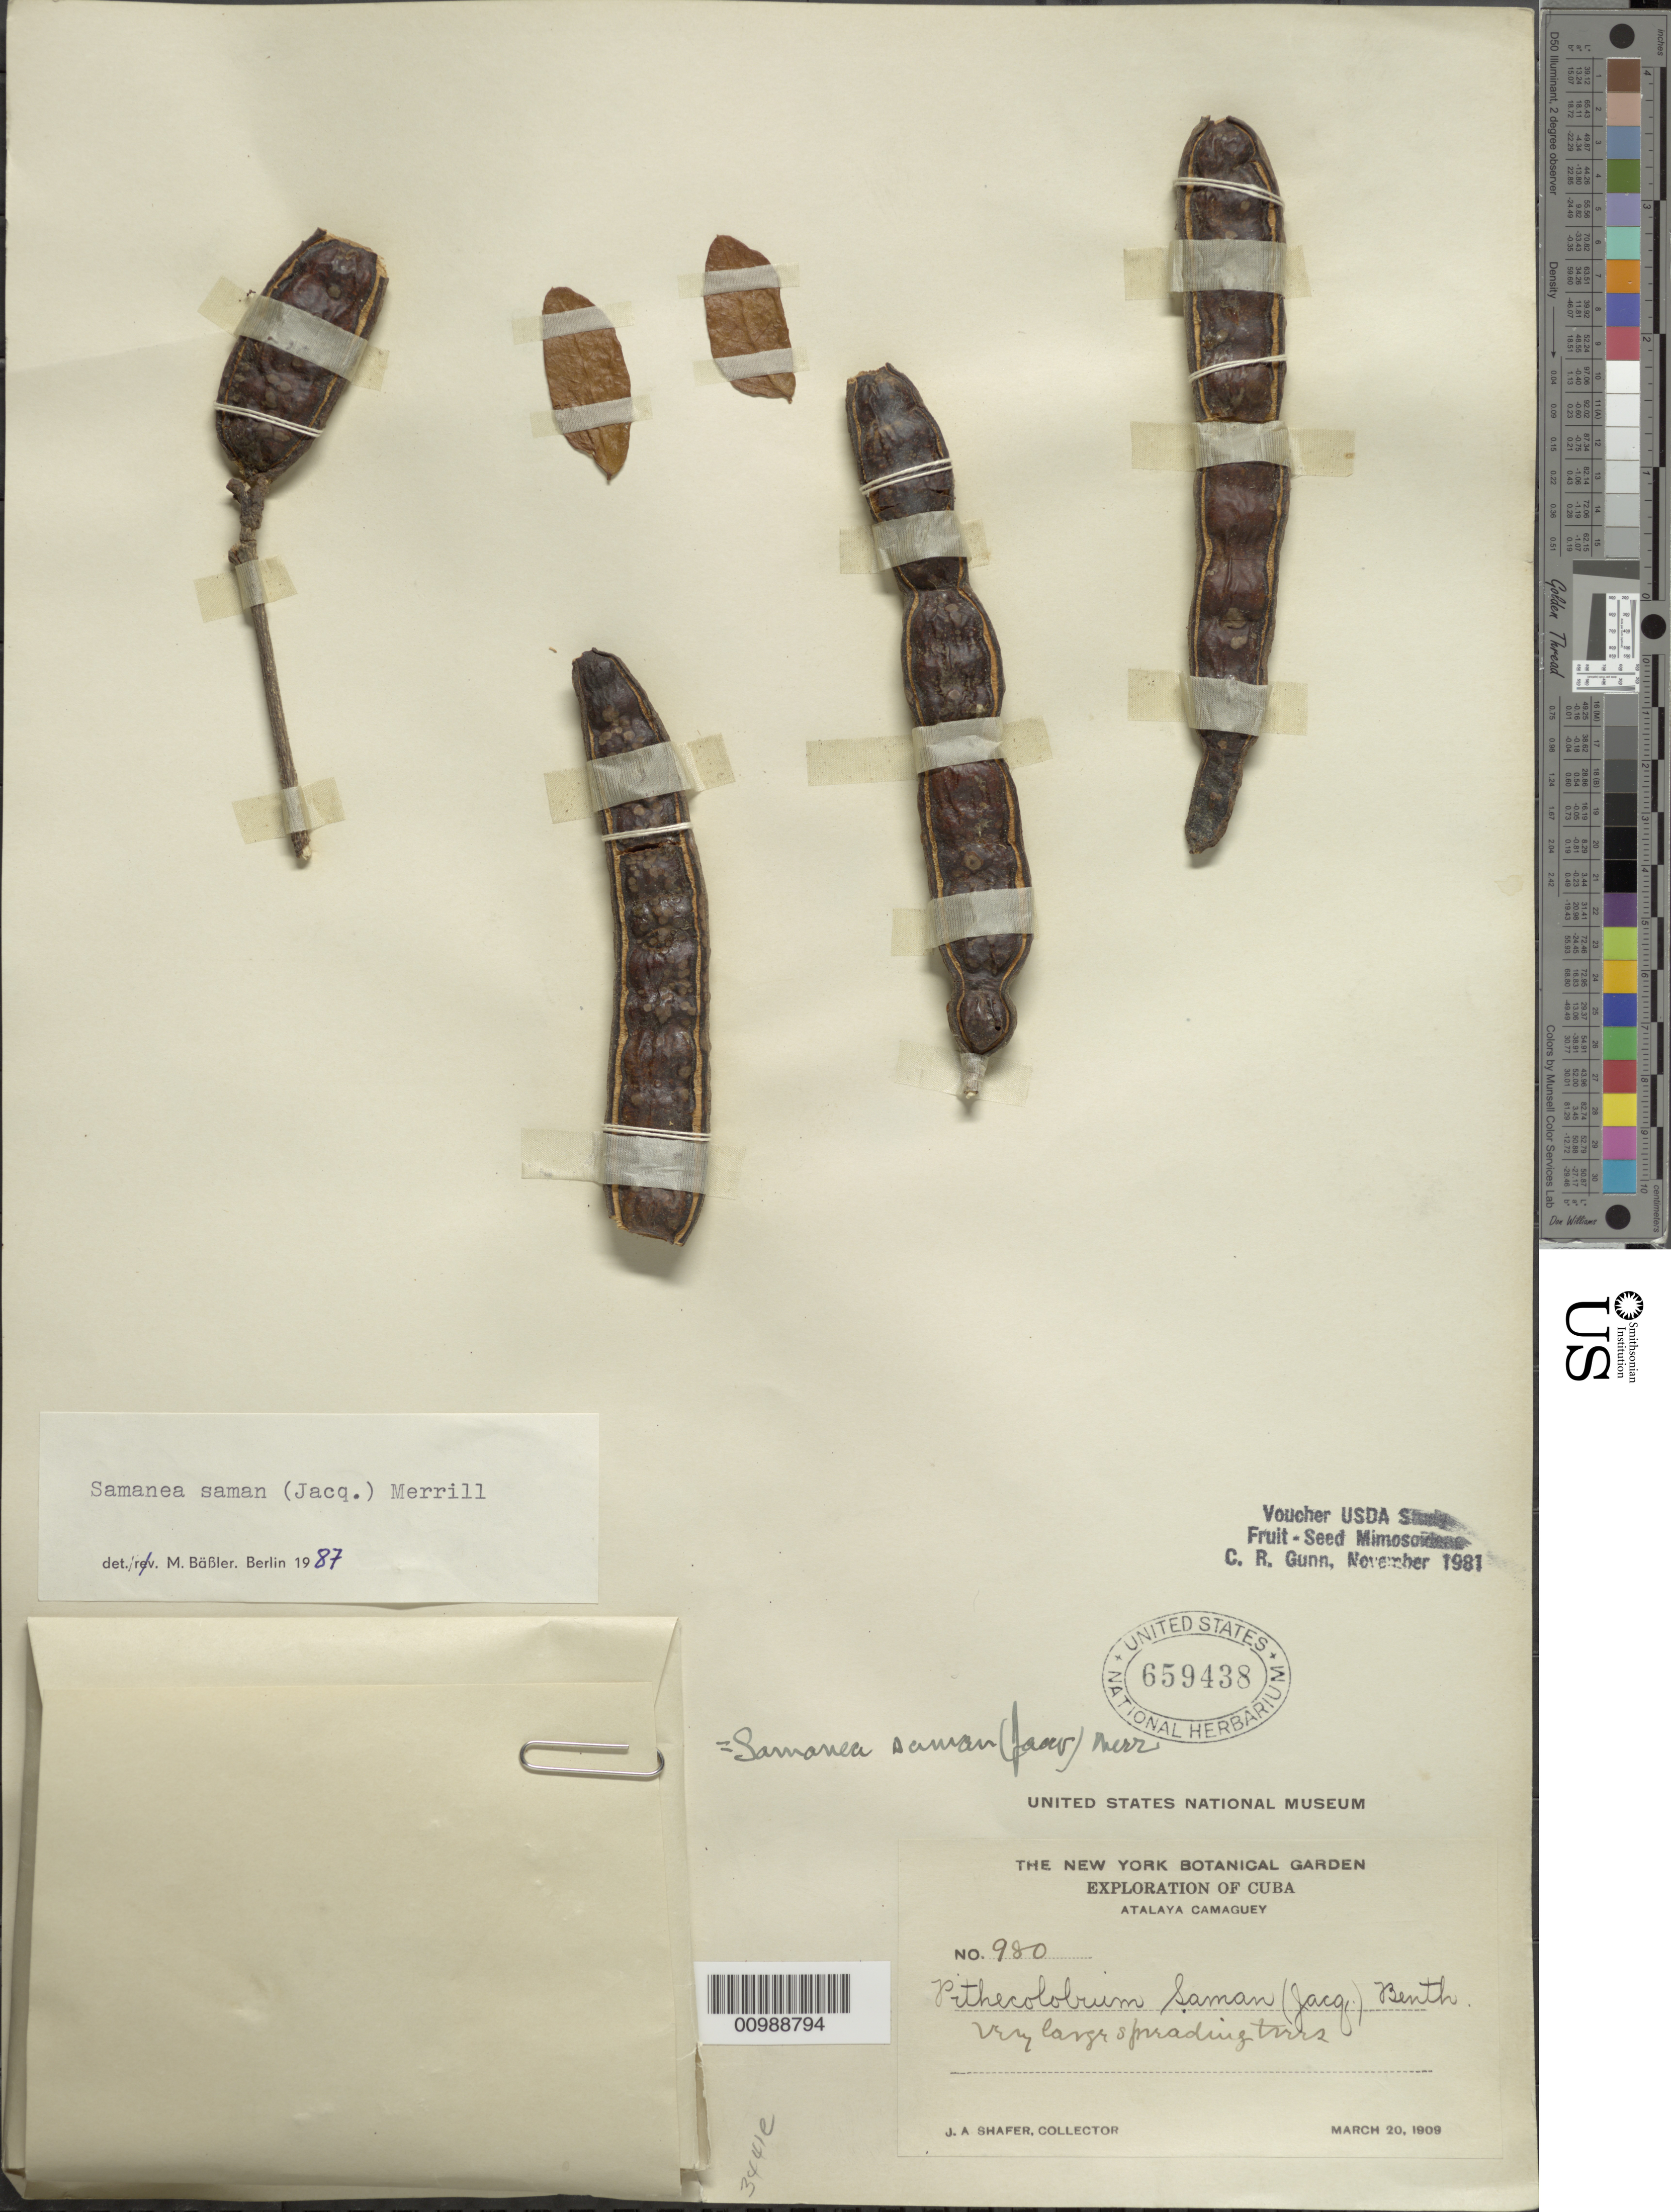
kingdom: Plantae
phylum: Tracheophyta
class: Magnoliopsida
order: Fabales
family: Fabaceae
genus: Samanea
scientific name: Samanea saman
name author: (Jacq.) Merr.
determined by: Bässler, Manfred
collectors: J. A. Shafer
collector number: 980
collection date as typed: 20 Mar 1909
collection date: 1909-03-20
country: Cuba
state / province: Camagüey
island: Cuba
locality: Atalaya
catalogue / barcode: US 659438